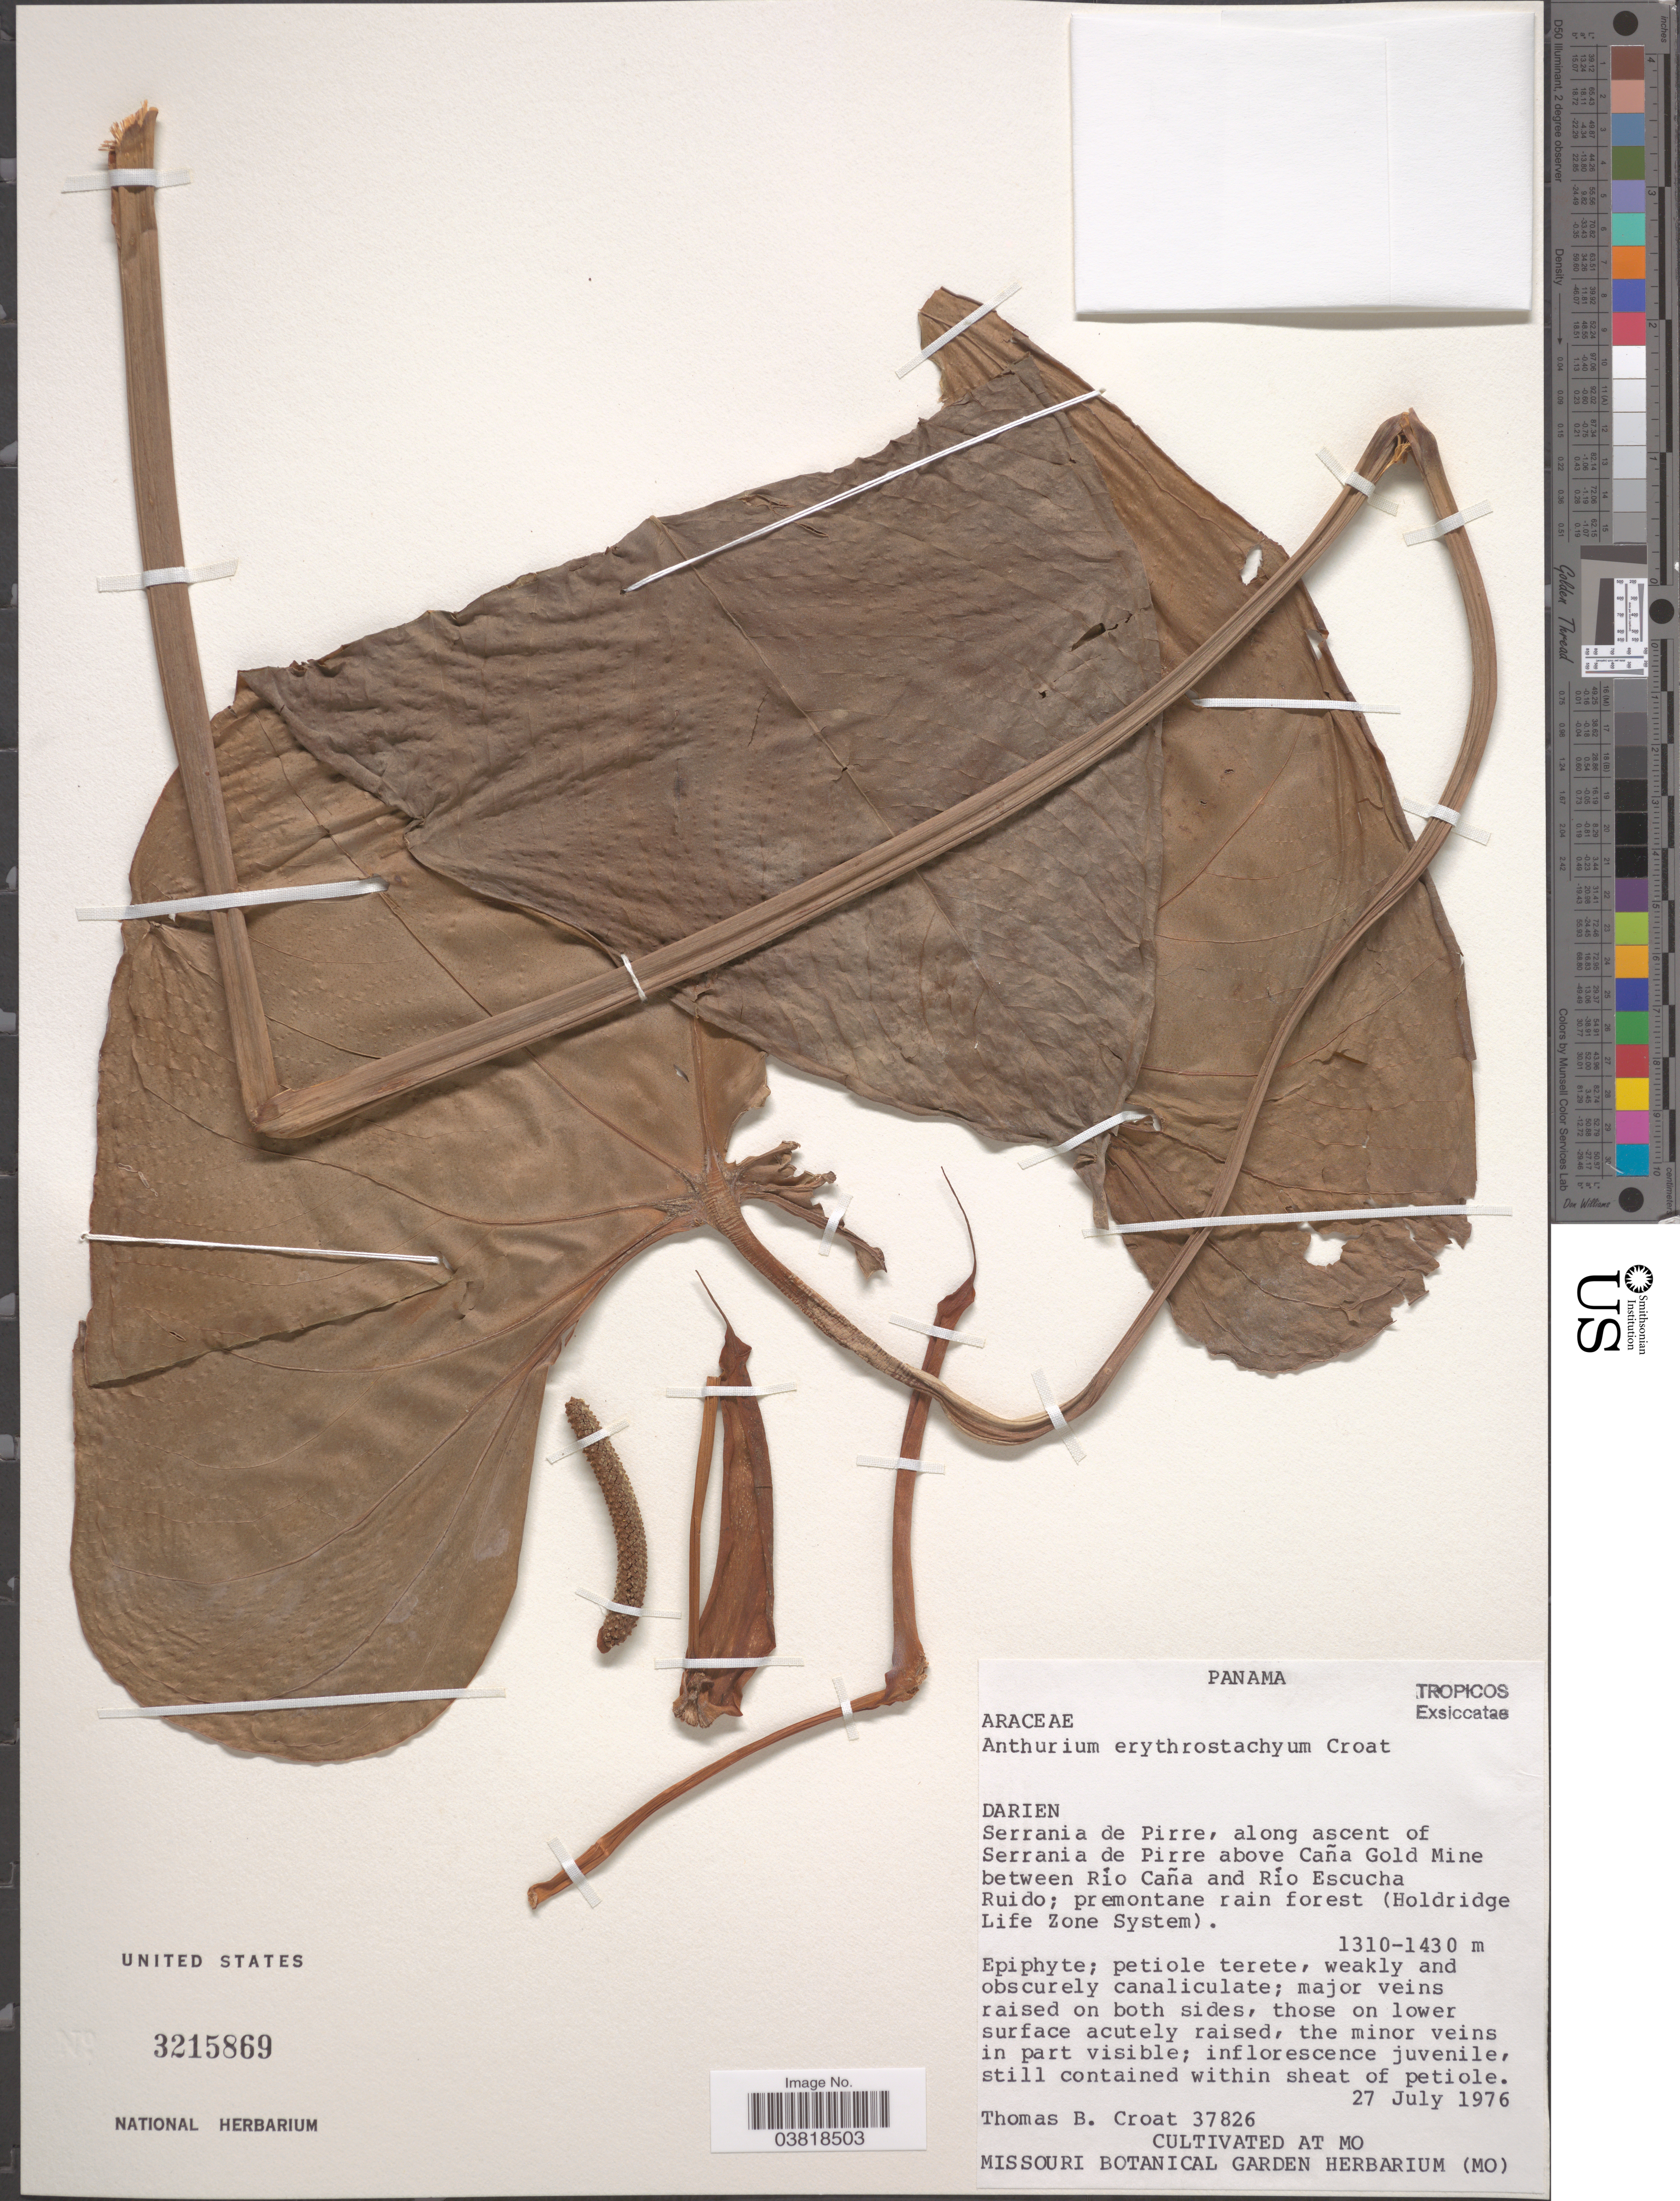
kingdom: Plantae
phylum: Tracheophyta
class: Liliopsida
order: Alismatales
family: Araceae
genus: Anthurium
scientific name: Anthurium erythrostachyum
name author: Croat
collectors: T. B. Croat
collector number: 37826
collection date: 1976-07-27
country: Panama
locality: Cultivated at Missouri Botanical Garden Herbarium. [unsure placement] Darien. Serrania de Pirre, along ascent of Serrania de Pirre above Caña Gold Mine between Río Caña and Río Escucha Ruido; premontane rain forest (Holdridge Life Zone System).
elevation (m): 1310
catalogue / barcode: US 3215869